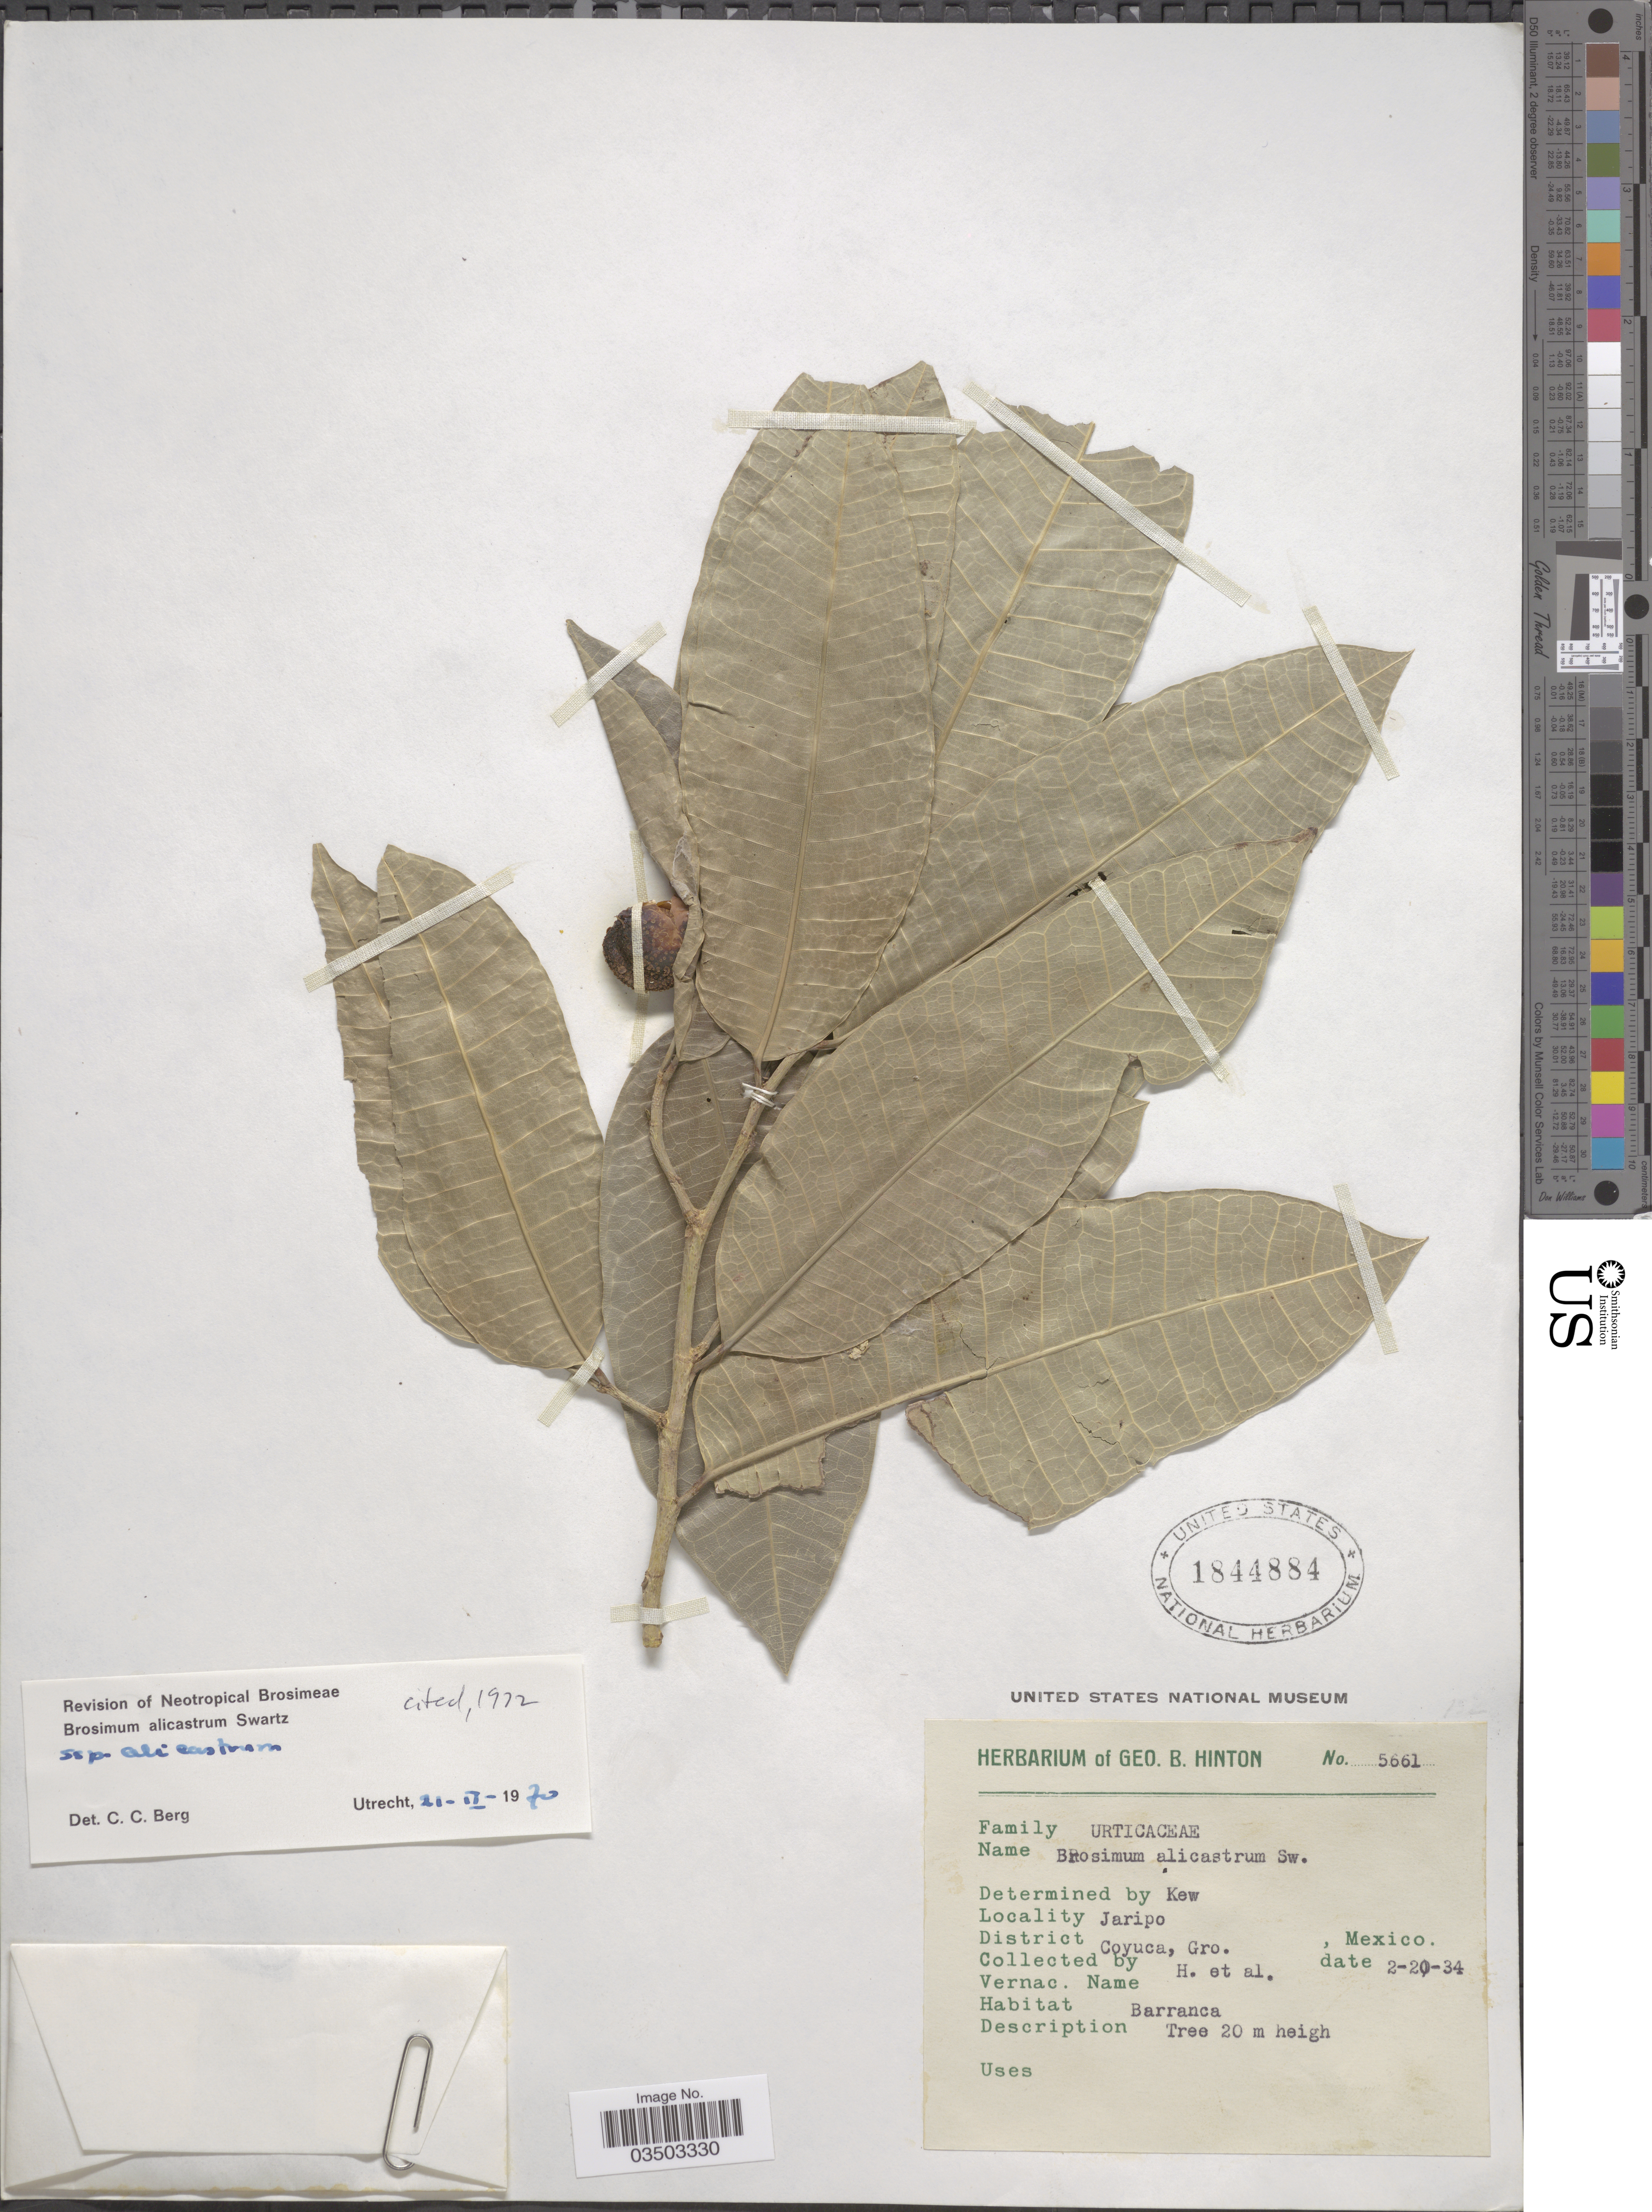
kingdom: Plantae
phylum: Tracheophyta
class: Magnoliopsida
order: Rosales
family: Moraceae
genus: Brosimum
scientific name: Brosimum alicastrum subsp. alicastrum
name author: Sw.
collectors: G. B. Hinton & et al.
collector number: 5661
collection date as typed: Transcribed d/m/y: 20/2/34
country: Mexico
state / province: Guerrero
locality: Jaripo. District Coyuca, Gro. Baranca.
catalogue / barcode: US 1844884